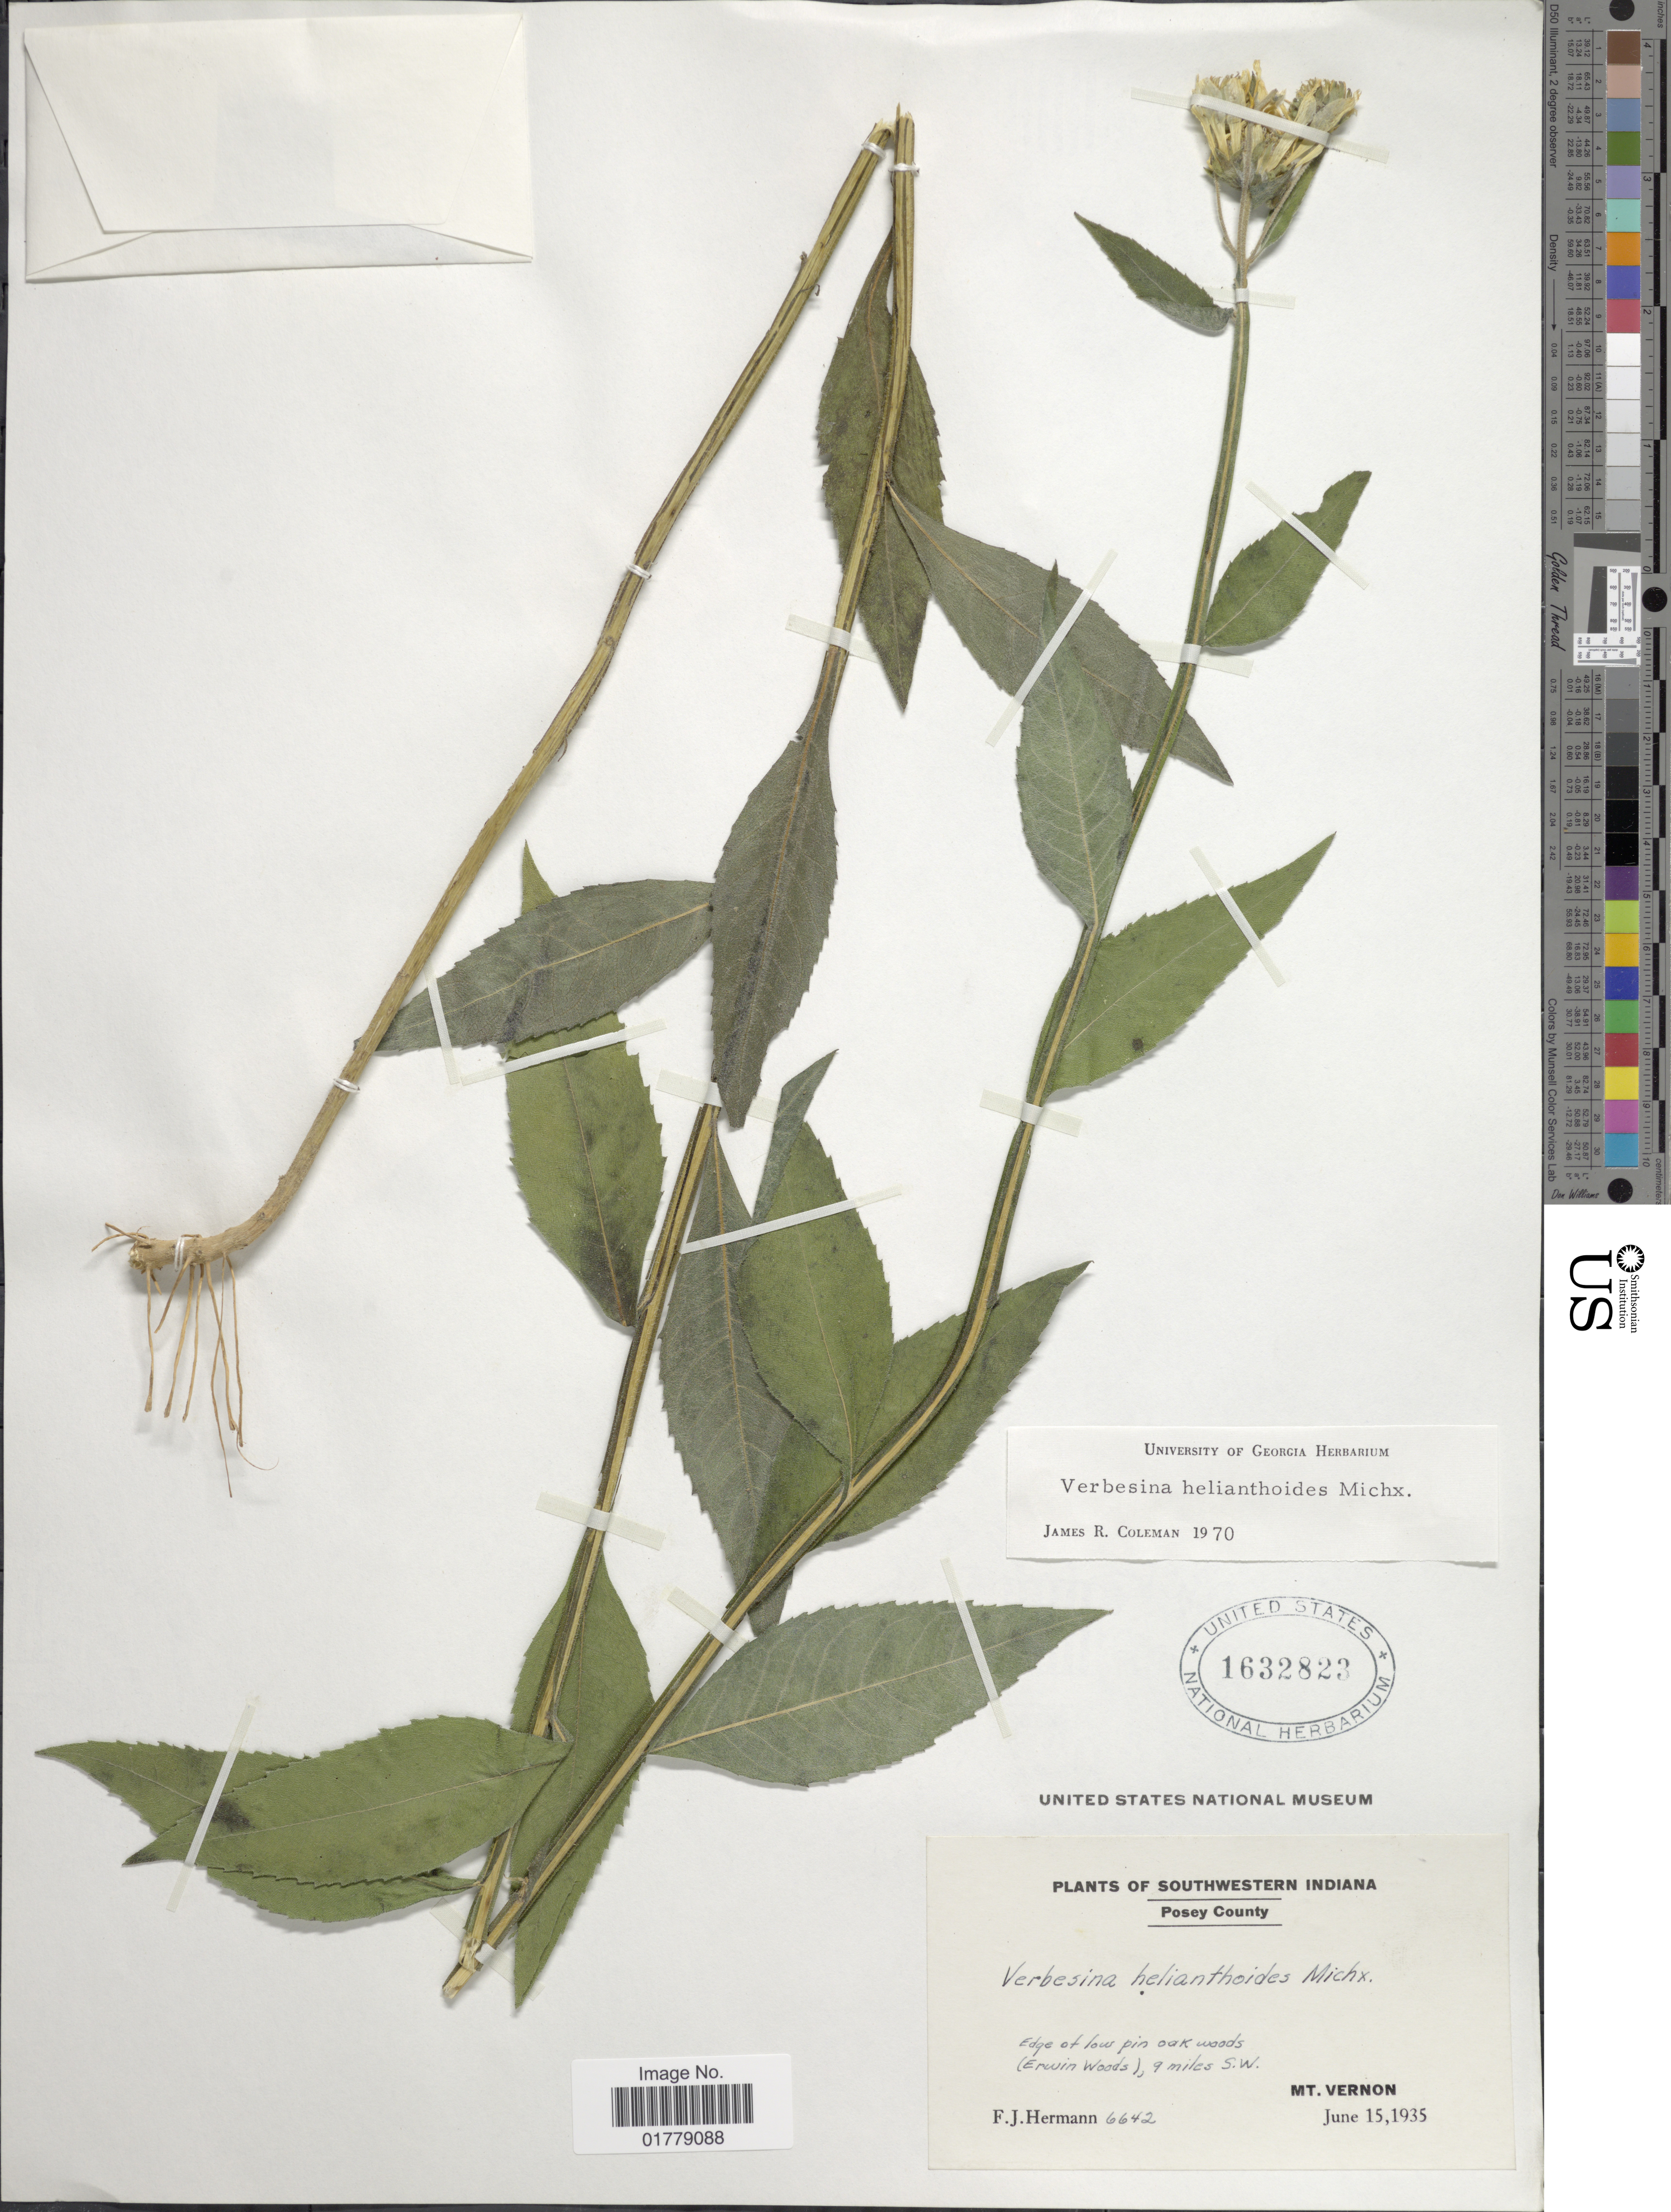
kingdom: Plantae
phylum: Tracheophyta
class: Magnoliopsida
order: Asterales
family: Asteraceae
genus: Verbesina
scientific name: Verbesina helianthoides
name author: Hook. & Arn. in Hook.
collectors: F. J. Hermann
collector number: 6642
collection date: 1935-06-15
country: United States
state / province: Indiana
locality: Southwestern Indiana. Posey County. Edge of low pin oak woods (Erwin Woods), 9 miles S.W. Mt. Vernon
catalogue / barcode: US 1632823